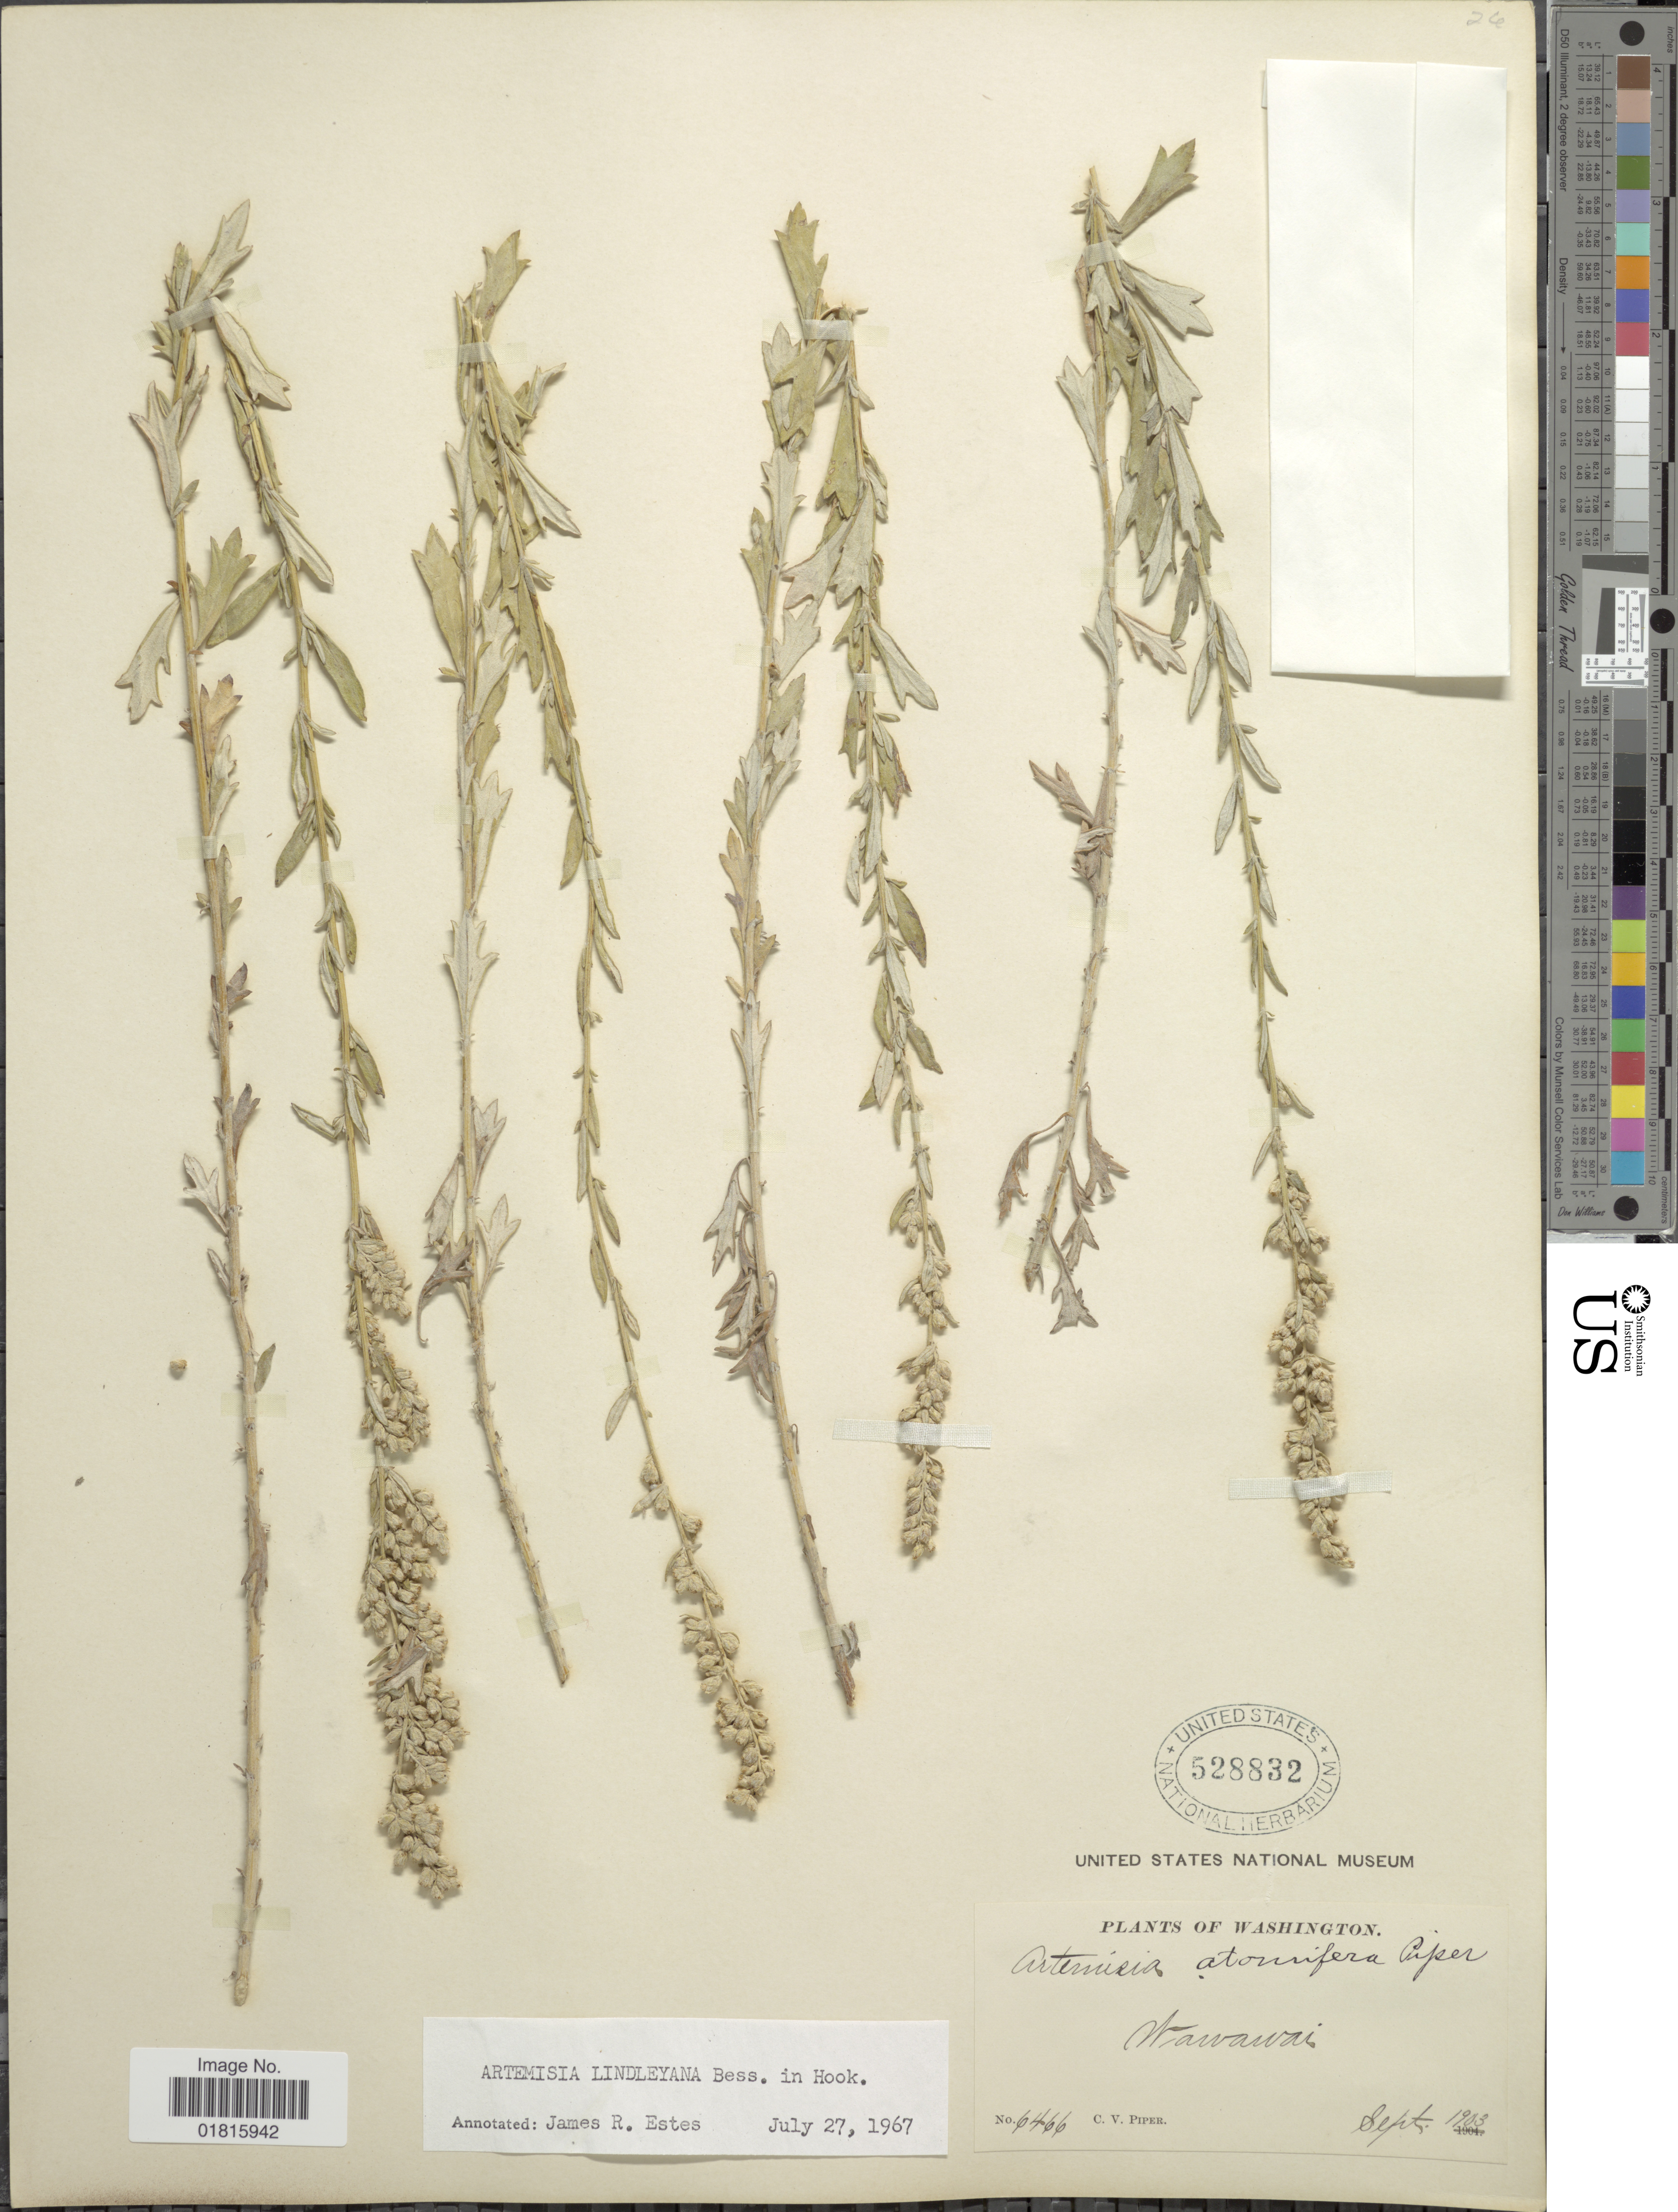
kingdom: Plantae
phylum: Tracheophyta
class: Magnoliopsida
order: Asterales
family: Asteraceae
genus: Artemisia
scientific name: Artemisia lindleyana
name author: Besser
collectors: C. V. Piper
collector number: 6466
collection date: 1903-09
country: United States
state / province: Washington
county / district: Whitman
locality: Wawawai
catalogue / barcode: US 528832